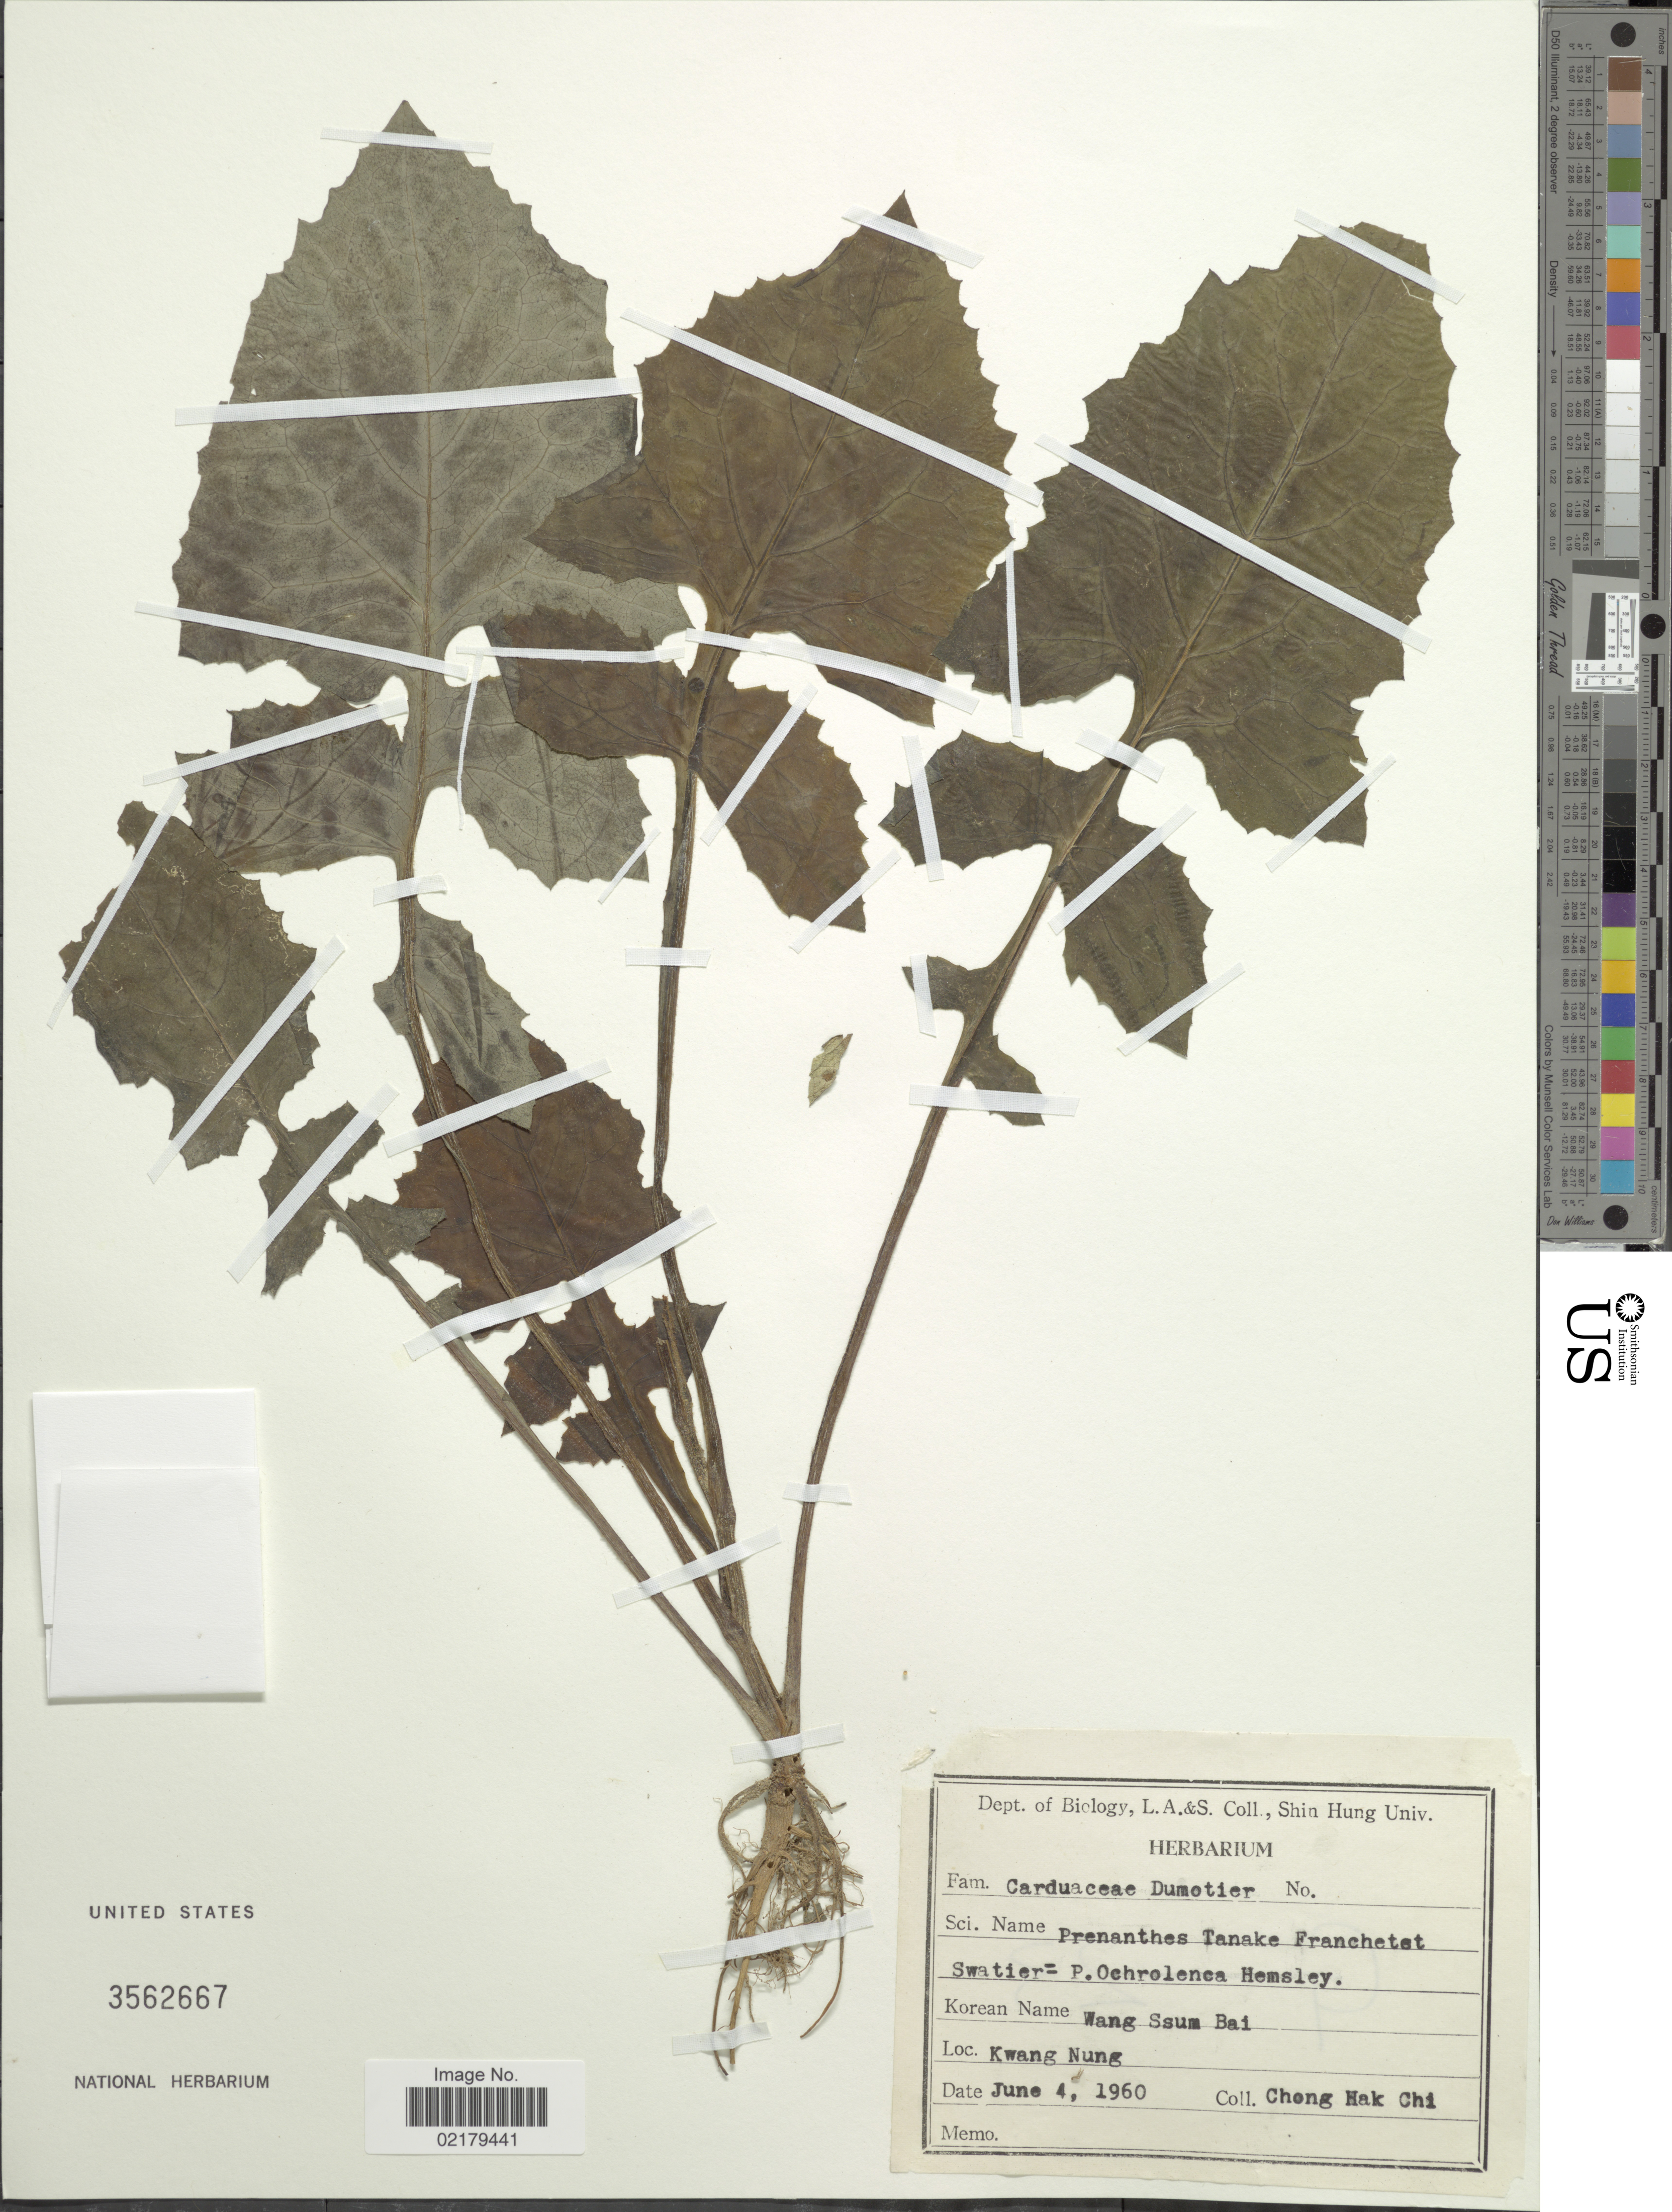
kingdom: Plantae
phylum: Tracheophyta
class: Magnoliopsida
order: Asterales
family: Asteraceae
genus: Prenanthes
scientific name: Prenanthes tanakae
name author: (Koidz.) Koidz.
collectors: C. Chi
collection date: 1960-06-04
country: South Korea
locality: Kwang Nung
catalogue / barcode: US 3562667